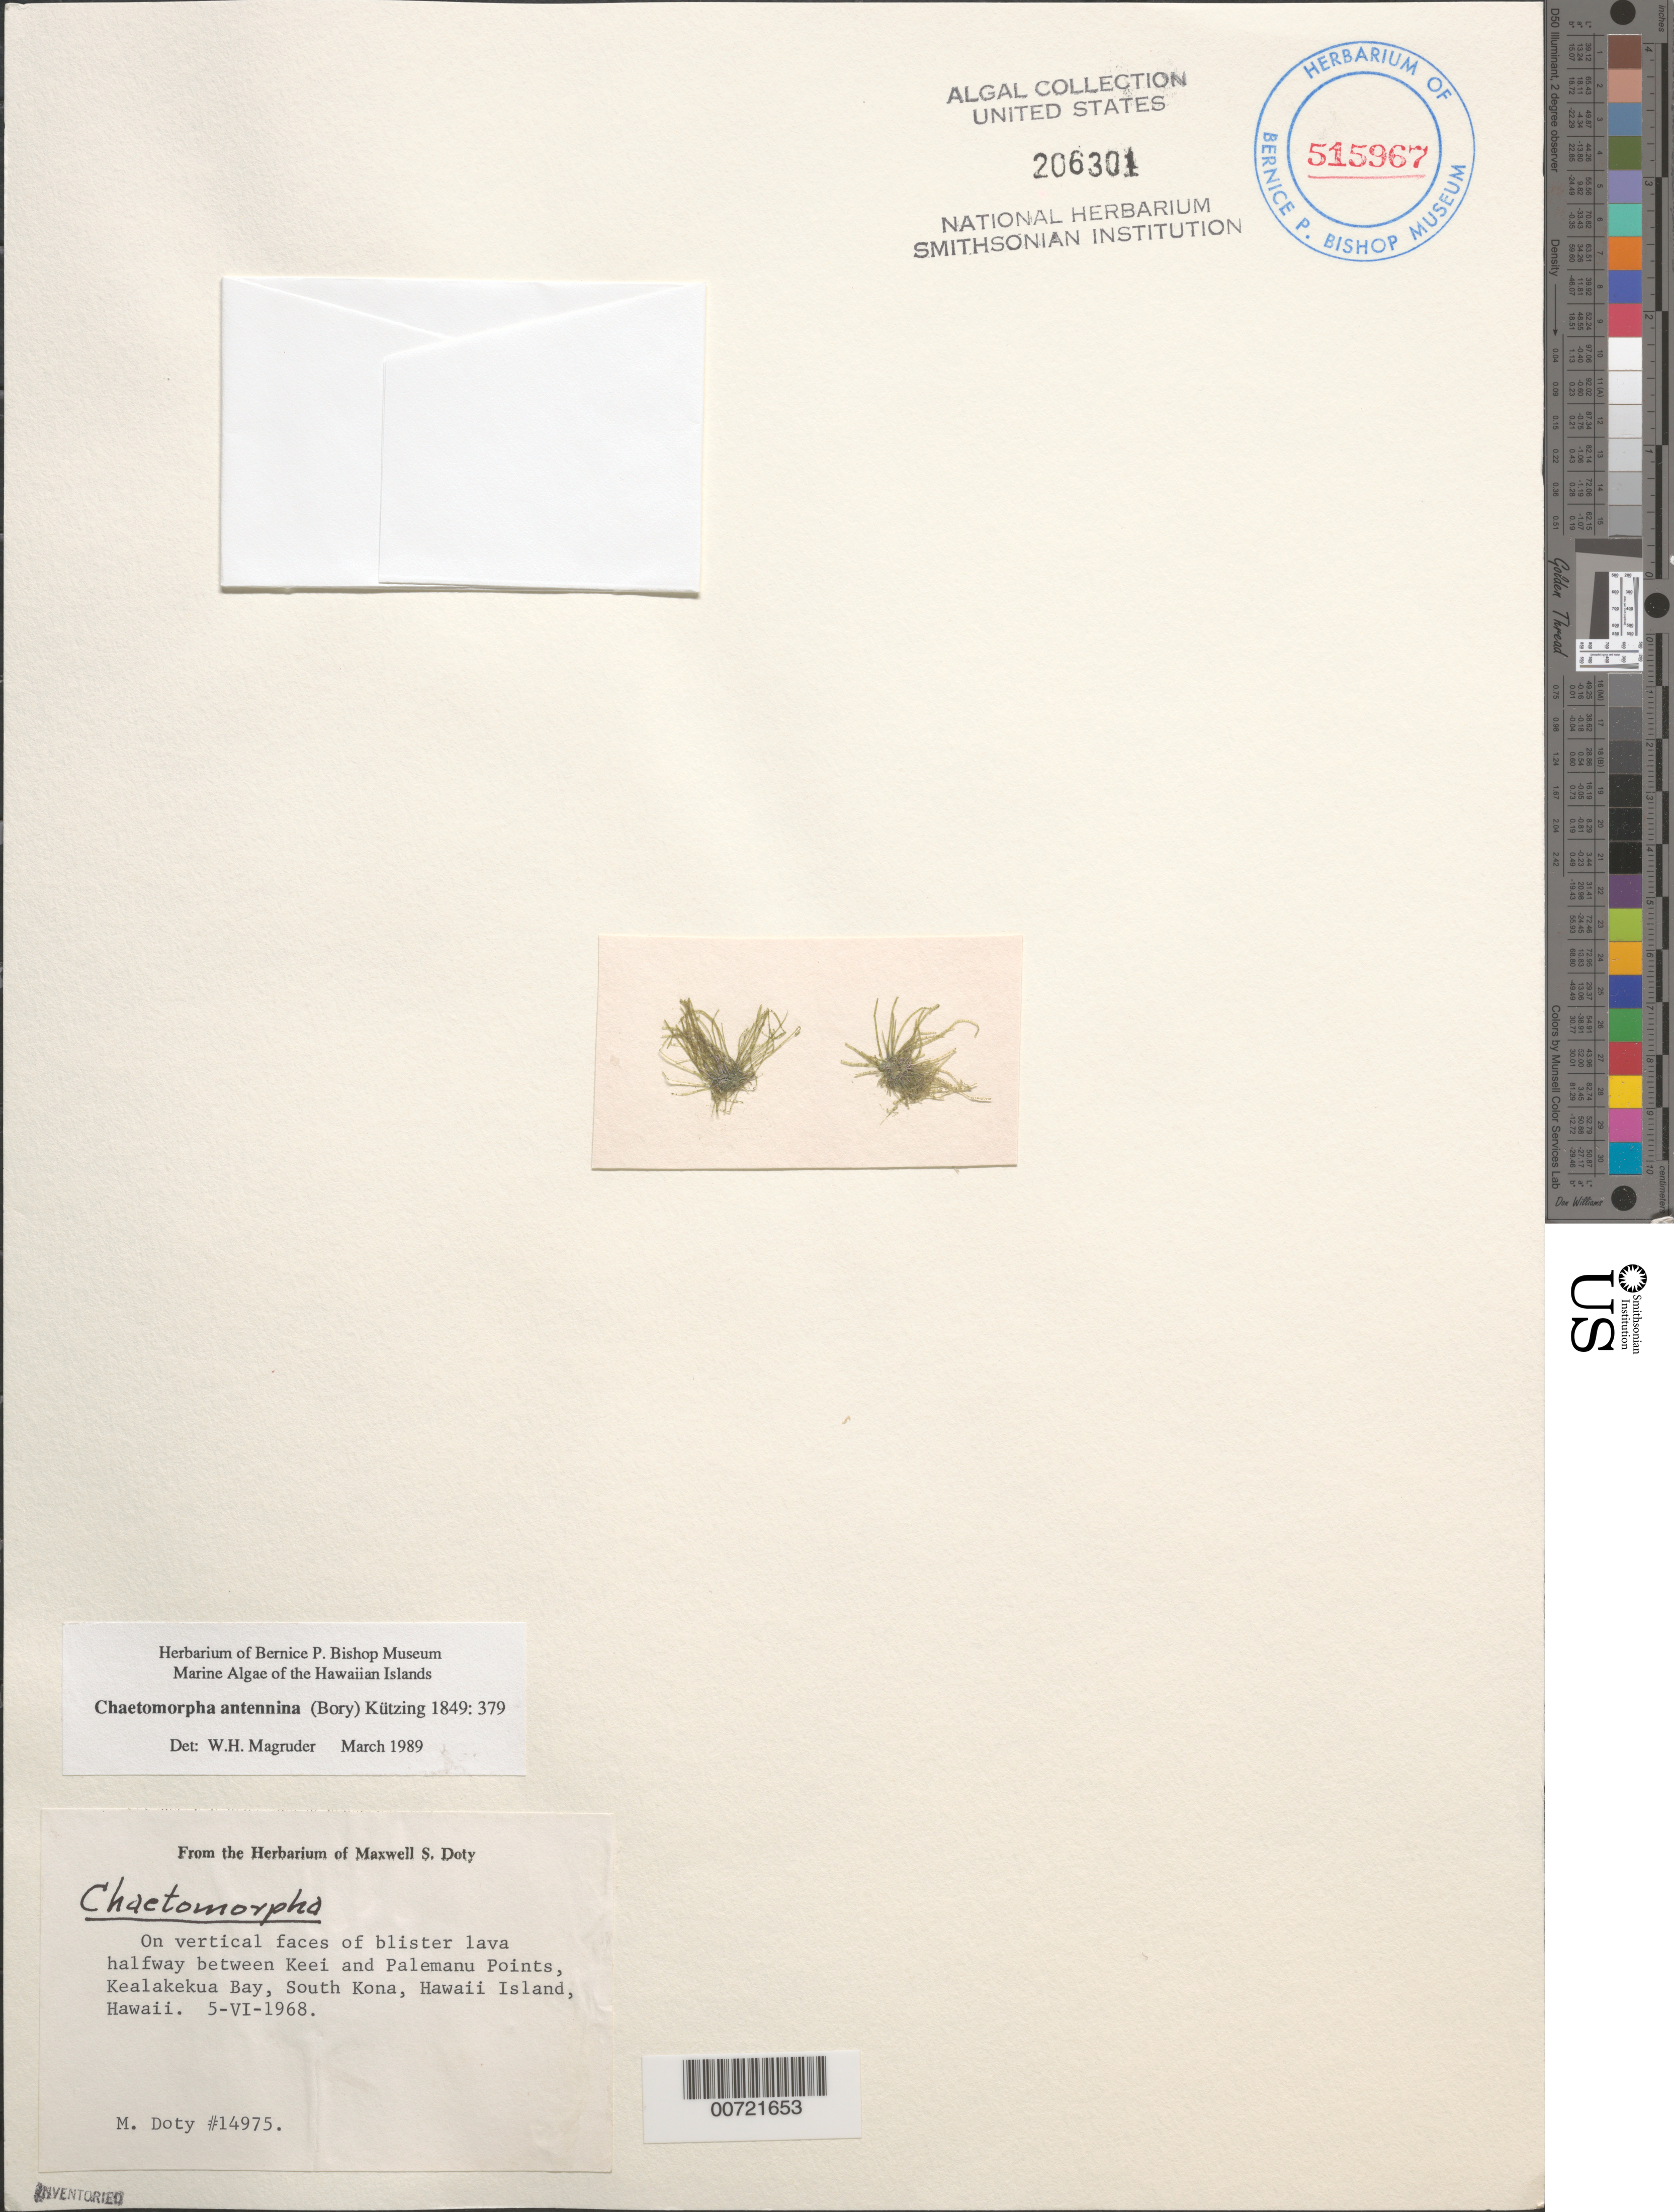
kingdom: Plantae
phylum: Chlorophyta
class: Ulvophyceae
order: Cladophorales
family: Cladophoraceae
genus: Chaetomorpha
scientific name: Chaetomorpha antennina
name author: (Bory) Kütz.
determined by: Magruder, W. H.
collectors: M. S. Doty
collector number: MSD 14975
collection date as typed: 05 Jun 1968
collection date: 1968-06-05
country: United States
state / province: Hawaii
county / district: Hawaii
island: Hawaii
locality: Kealakekua Bay, South Kona, halfway between Keei Point and Palemanu Point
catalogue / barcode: US 206301